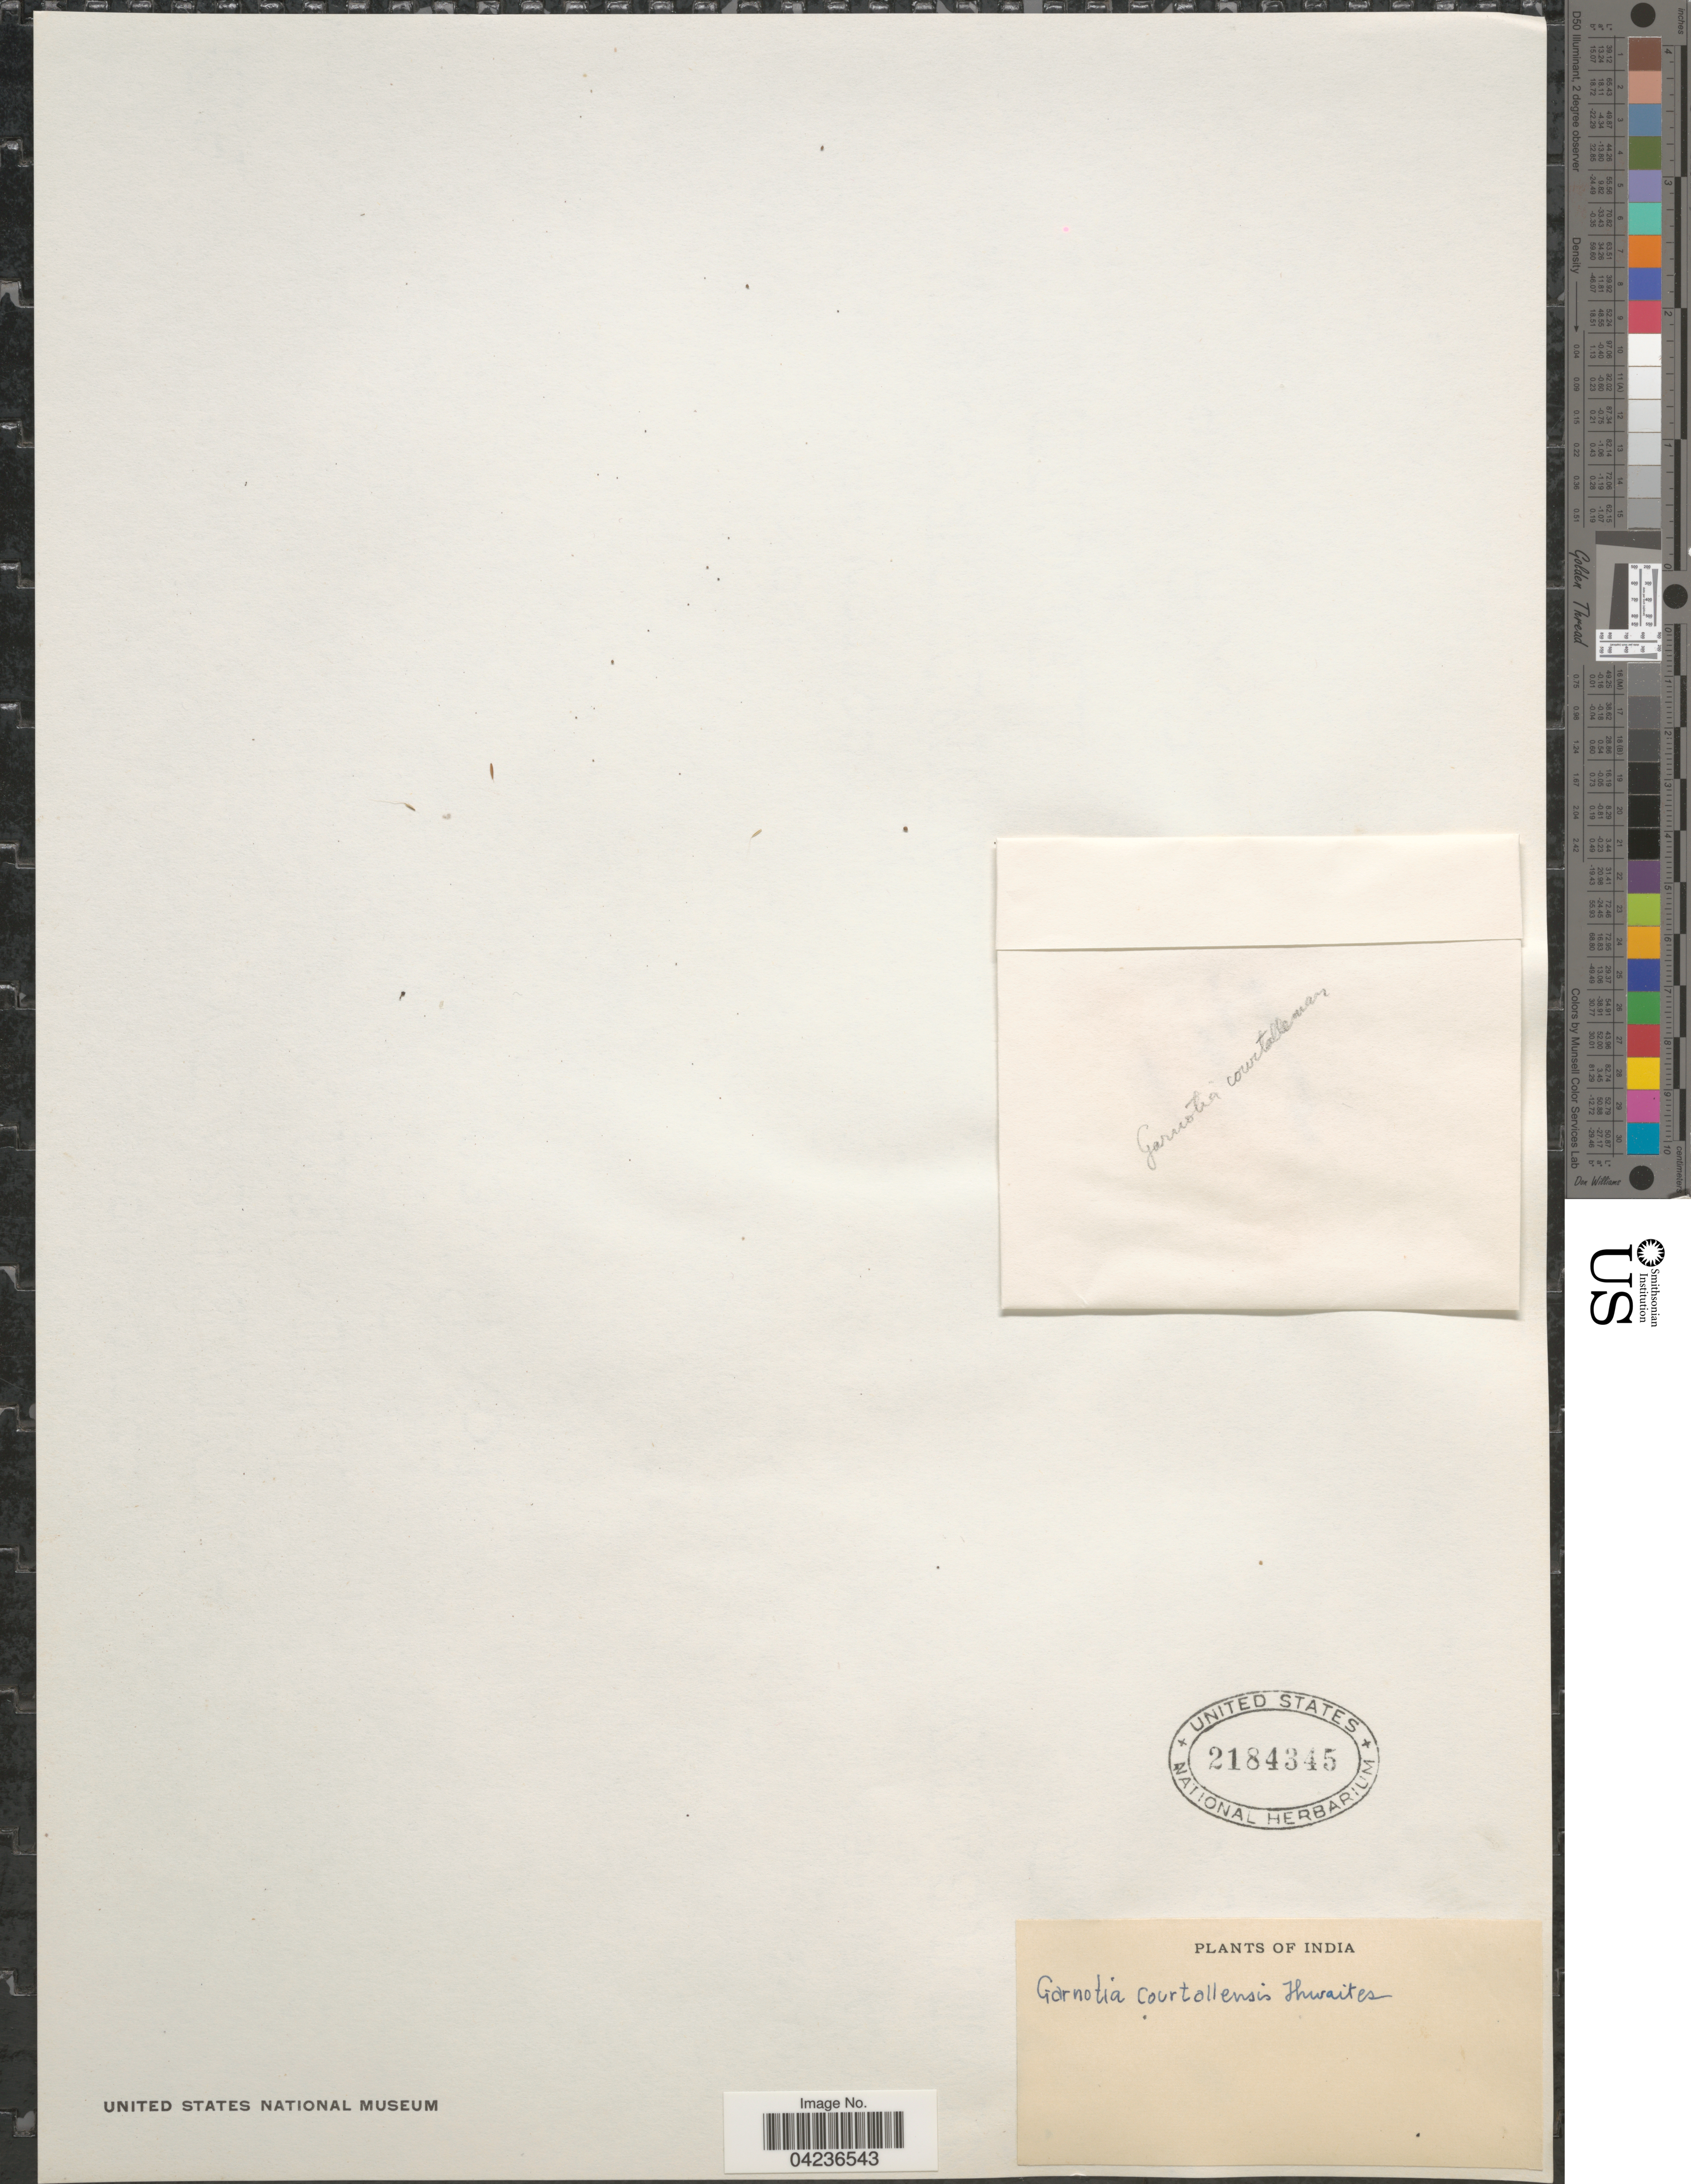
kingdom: Plantae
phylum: Tracheophyta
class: Liliopsida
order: Poales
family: Poaceae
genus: Garnotia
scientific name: Garnotia courtallensis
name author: Thwaites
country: India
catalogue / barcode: US 2184345